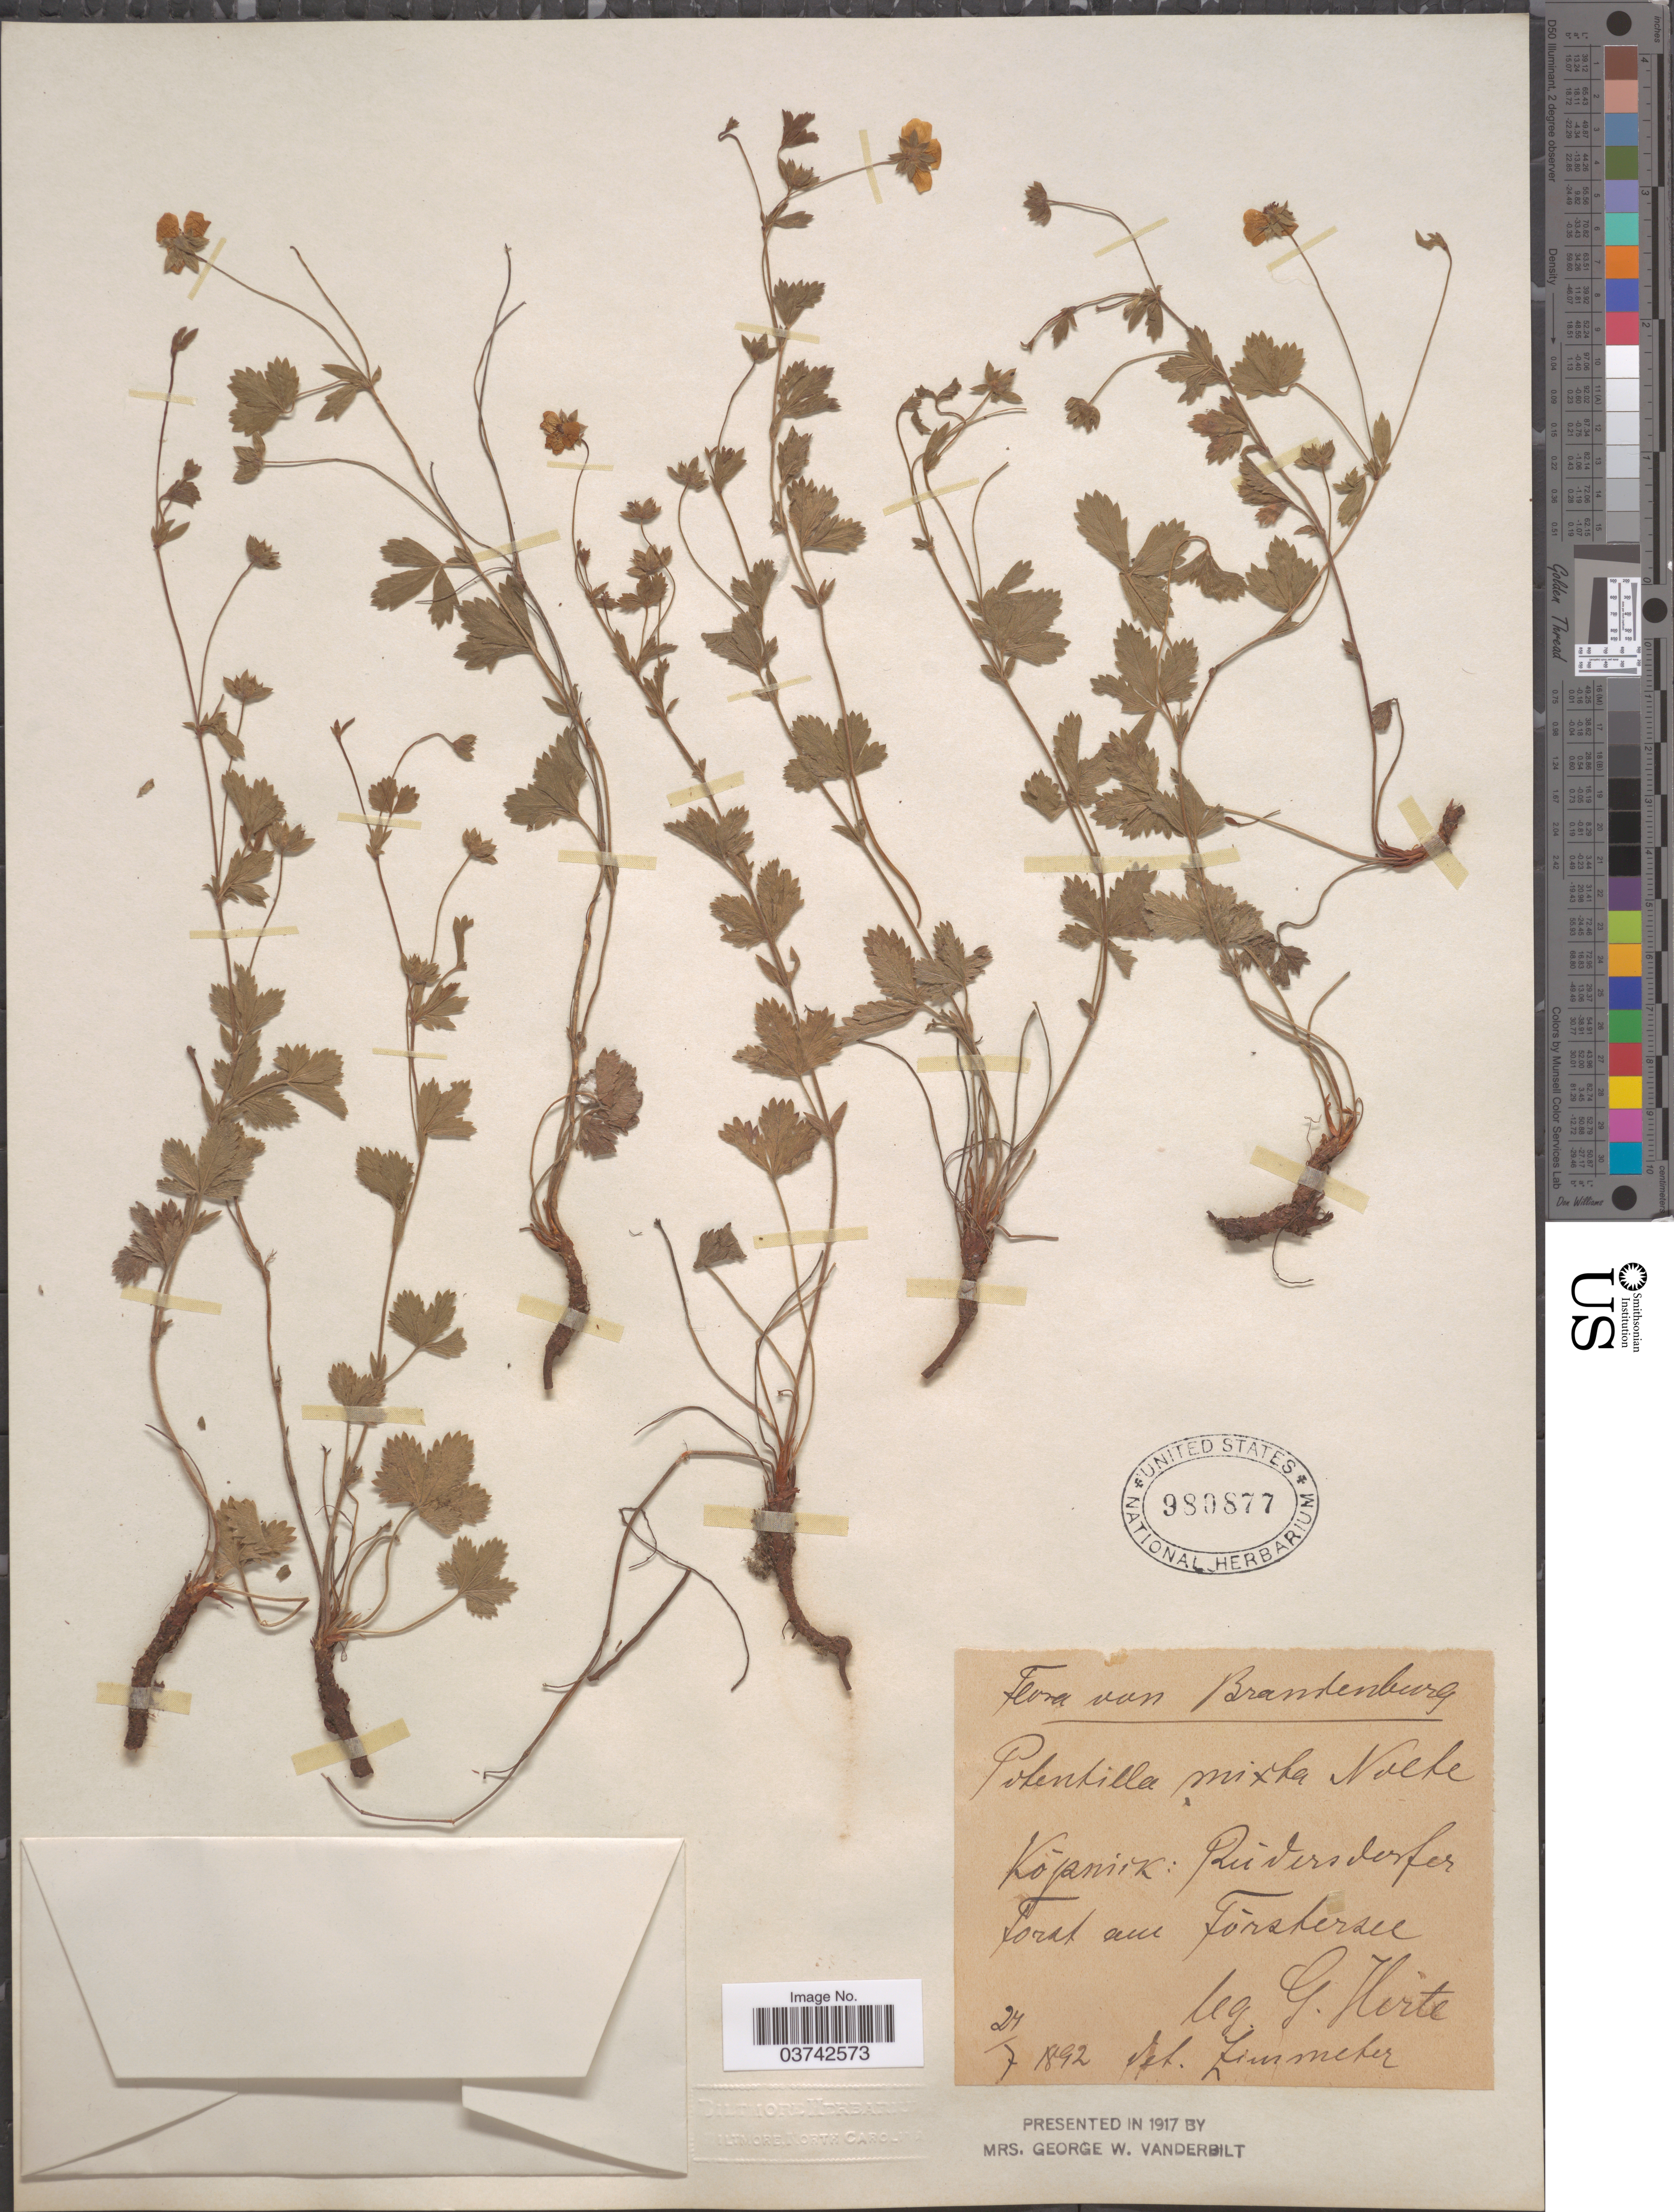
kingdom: Plantae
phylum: Tracheophyta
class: Magnoliopsida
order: Rosales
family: Rosaceae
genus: Potentilla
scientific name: Potentilla mixta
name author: Nolte ex W.D.J. Koch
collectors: G. Hirte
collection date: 1892-07-24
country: Germany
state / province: Brandenburg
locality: Kòpnick: Rùdersderfer Forst am Fòrstersee.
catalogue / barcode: US 980877